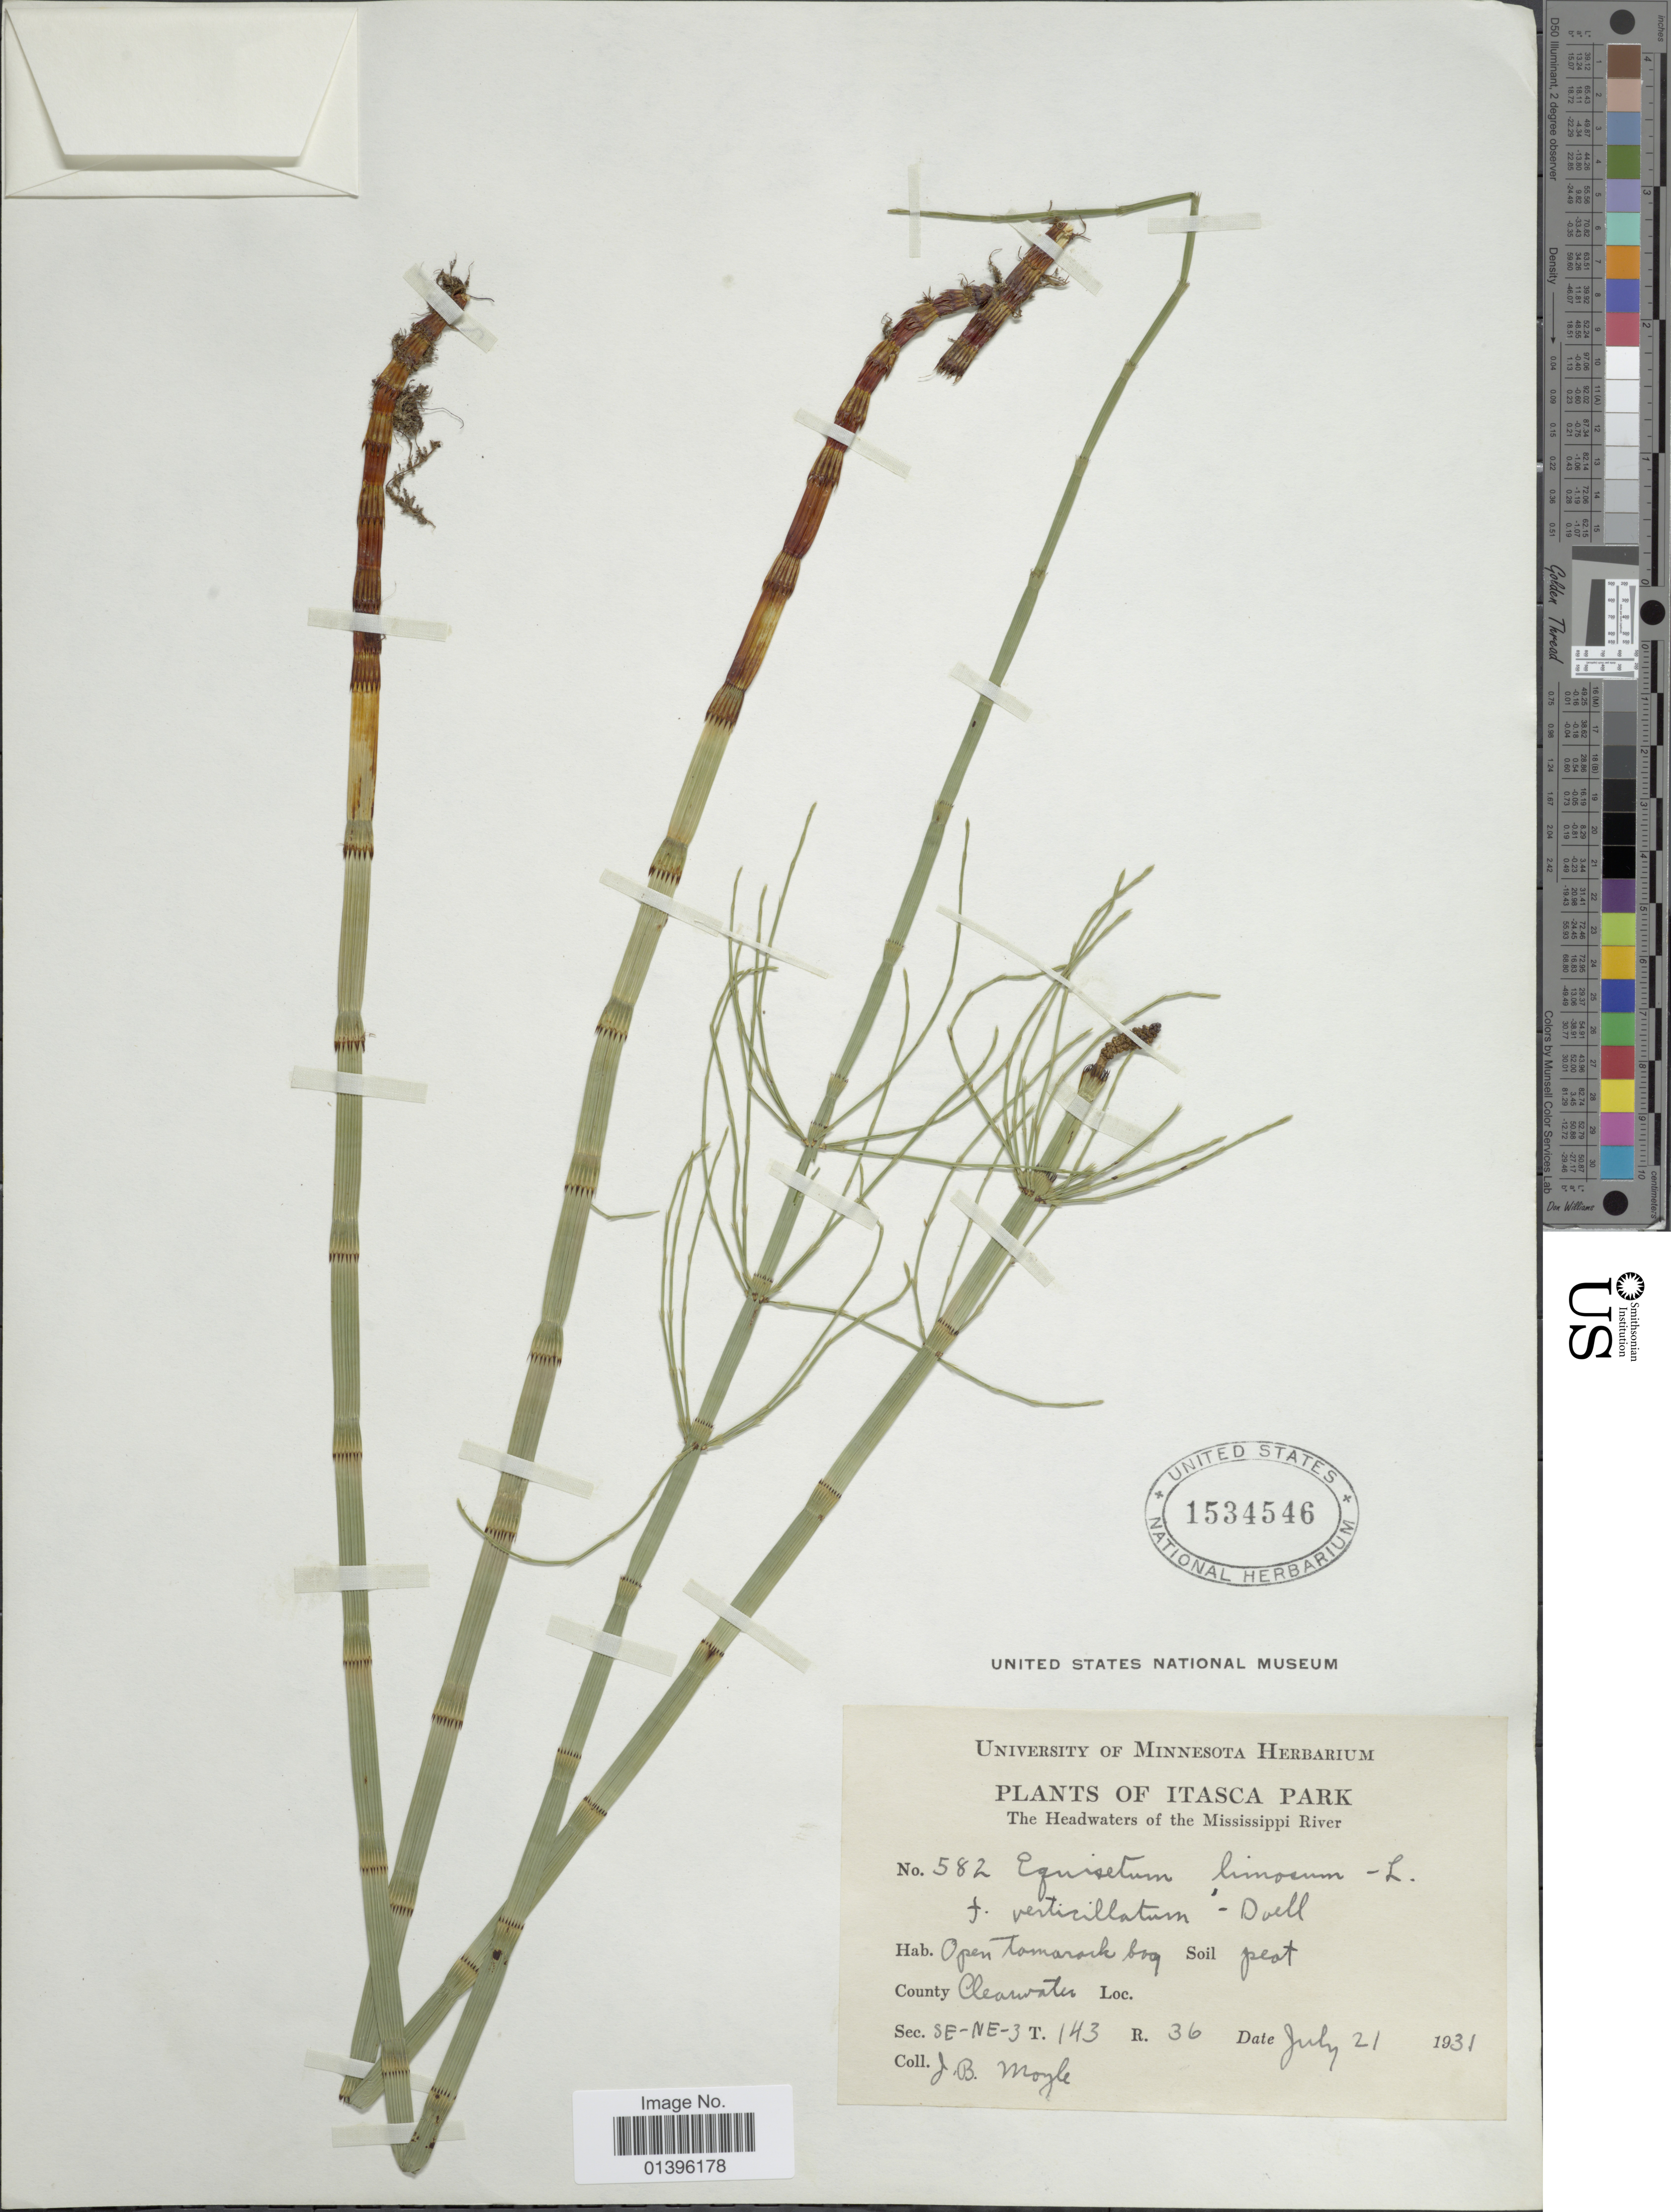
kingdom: Plantae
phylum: Tracheophyta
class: Polypodiopsida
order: Equisetales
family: Equisetaceae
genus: Equisetum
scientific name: Equisetum fluviatile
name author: L.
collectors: J. Moyle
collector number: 582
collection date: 1931-07-21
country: United States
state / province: Minnesota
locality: Itasca Park. The Headwaters of the Mississippi River. County Clearwater. Sec. SE-NE-3 T. 143 R. 36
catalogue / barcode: US 1534546